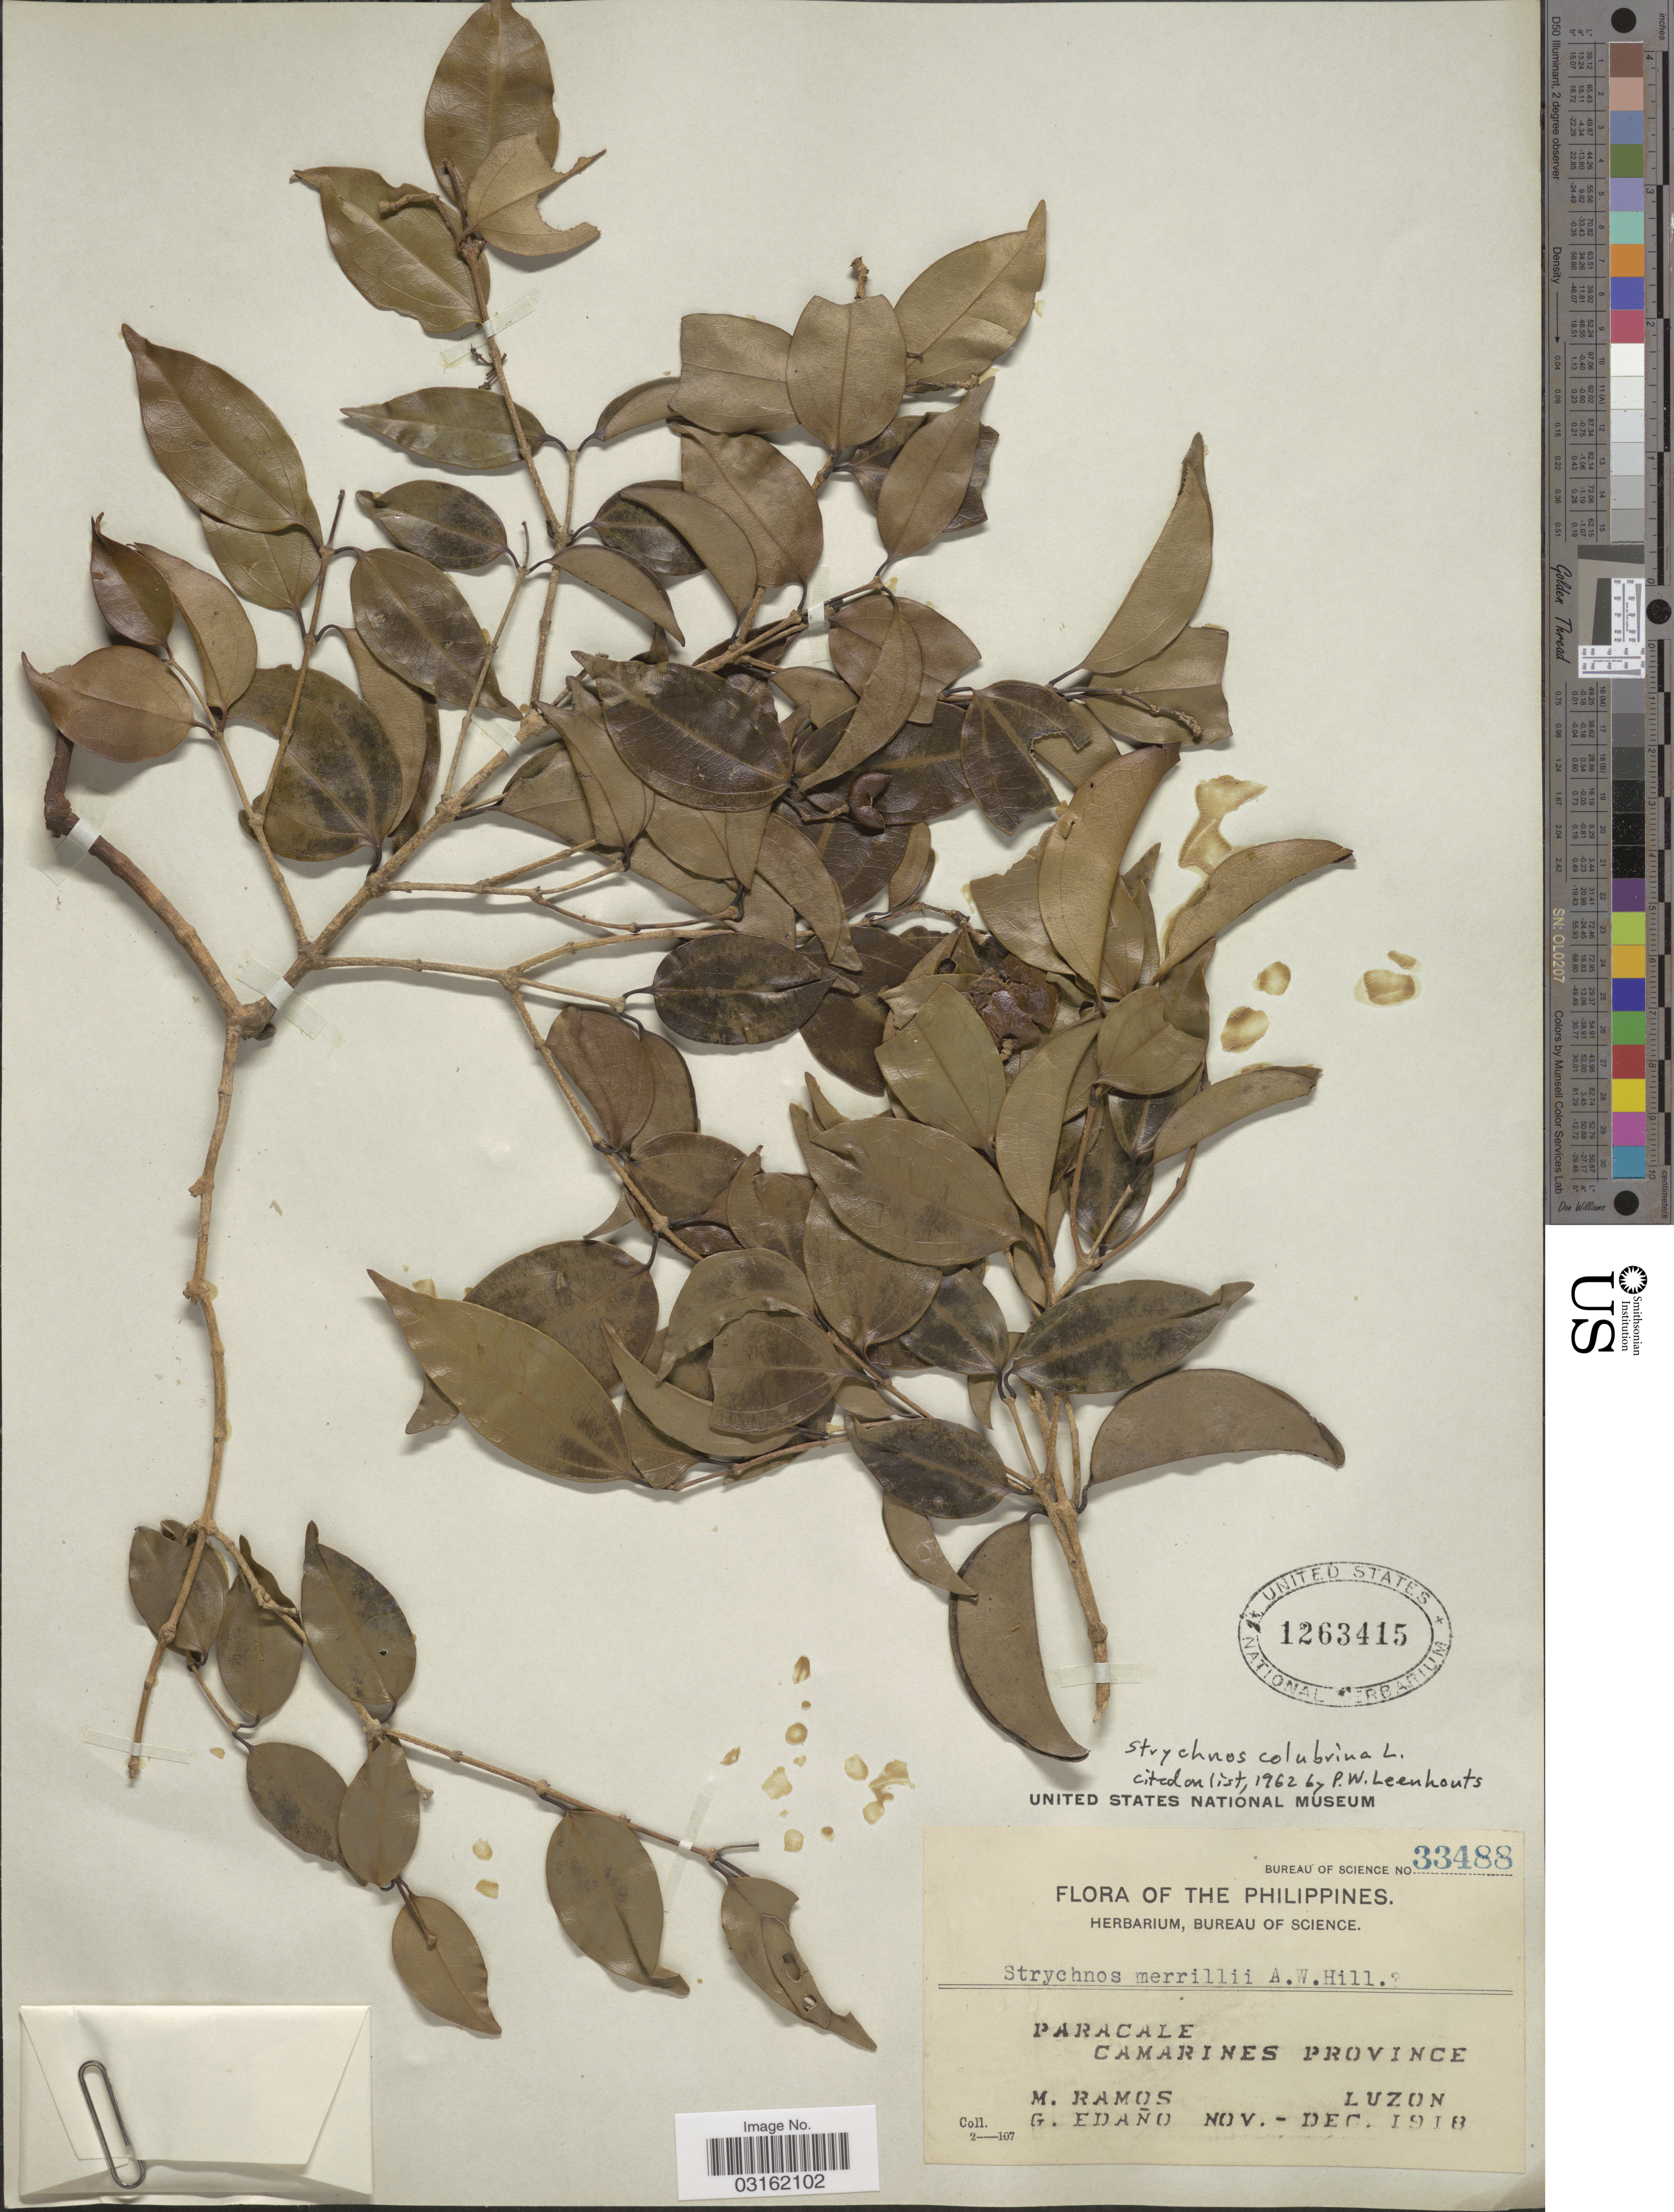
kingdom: Plantae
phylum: Tracheophyta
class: Magnoliopsida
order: Gentianales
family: Loganiaceae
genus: Strychnos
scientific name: Strychnos colubrina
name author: L.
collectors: M. Ramos & G. Edaño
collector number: Bureau of science 33488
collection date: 1918-11/1918-12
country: Philippines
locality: Paracale, Camarines Province, Luzon.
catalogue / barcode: US 1263415